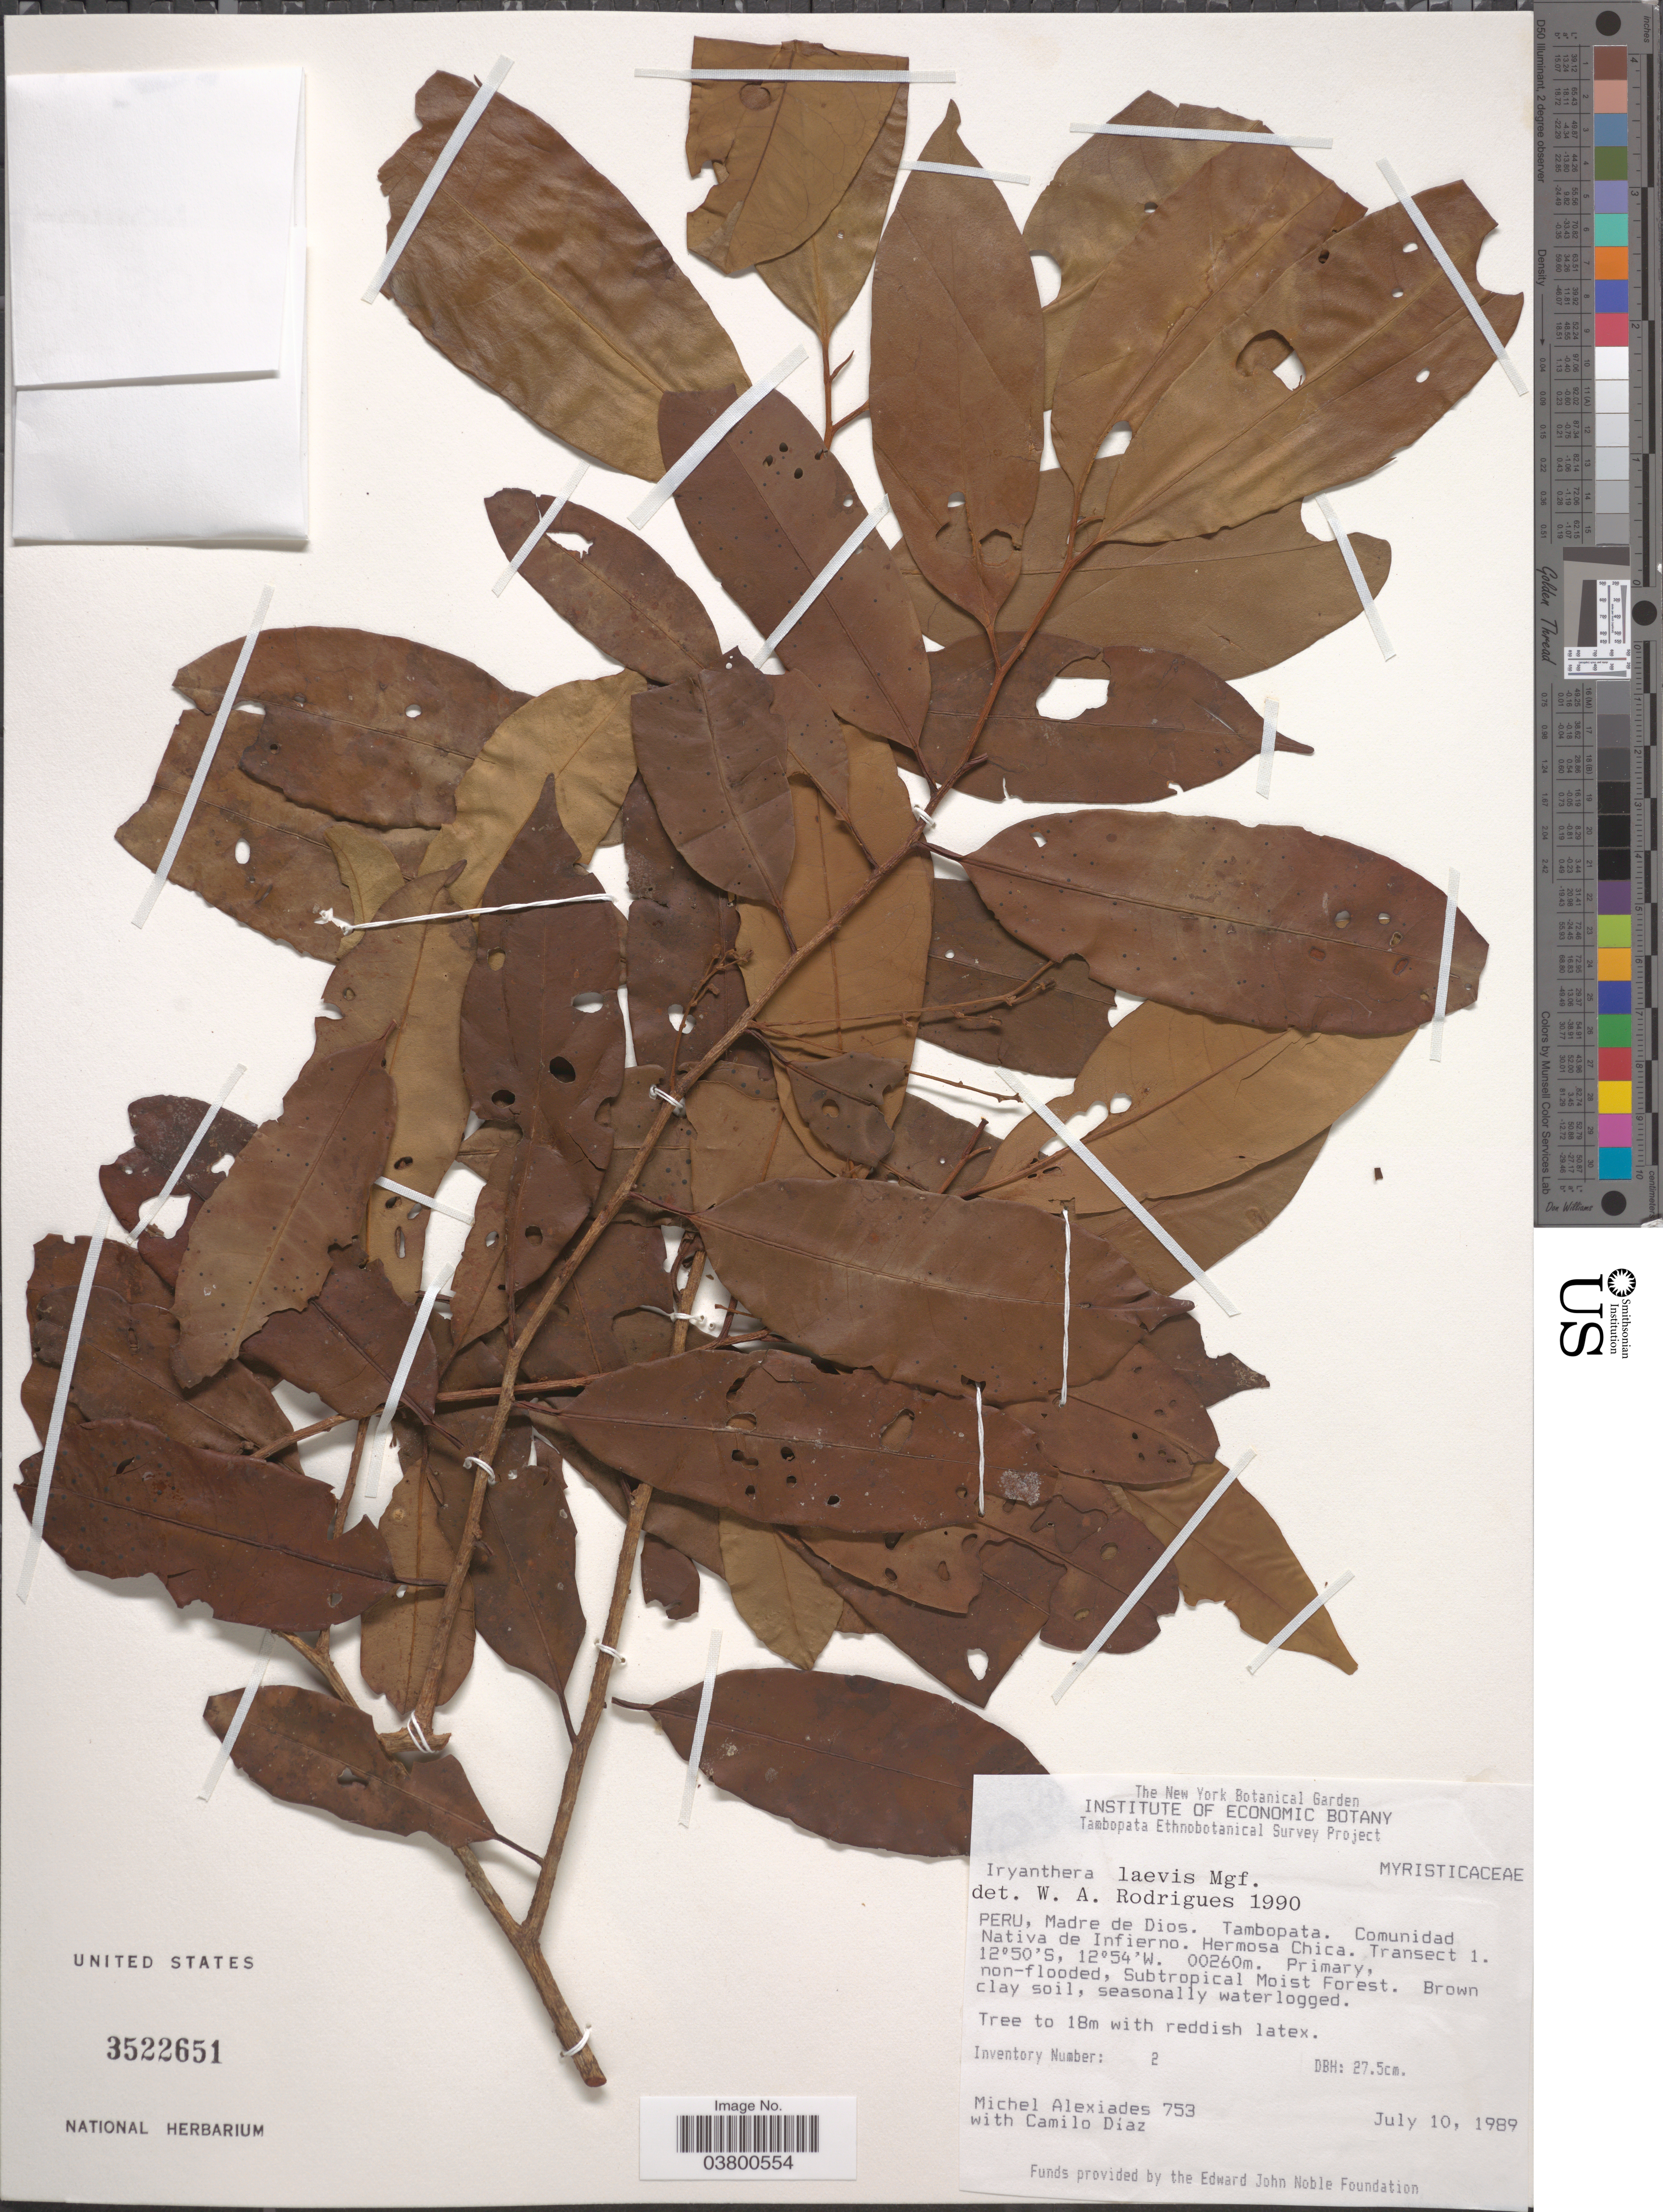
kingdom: Plantae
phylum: Tracheophyta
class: Magnoliopsida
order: Magnoliales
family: Myristicaceae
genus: Iryanthera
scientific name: Iryanthera laevis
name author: Markgr.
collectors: M. Alexiades & C. Díaz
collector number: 753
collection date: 1989-07-10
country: Peru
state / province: Madre de Dios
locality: Tambopata. Comunidad Nativa de Infierno. Hermosa Chica. Transect 1.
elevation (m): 260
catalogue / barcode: US 3522651